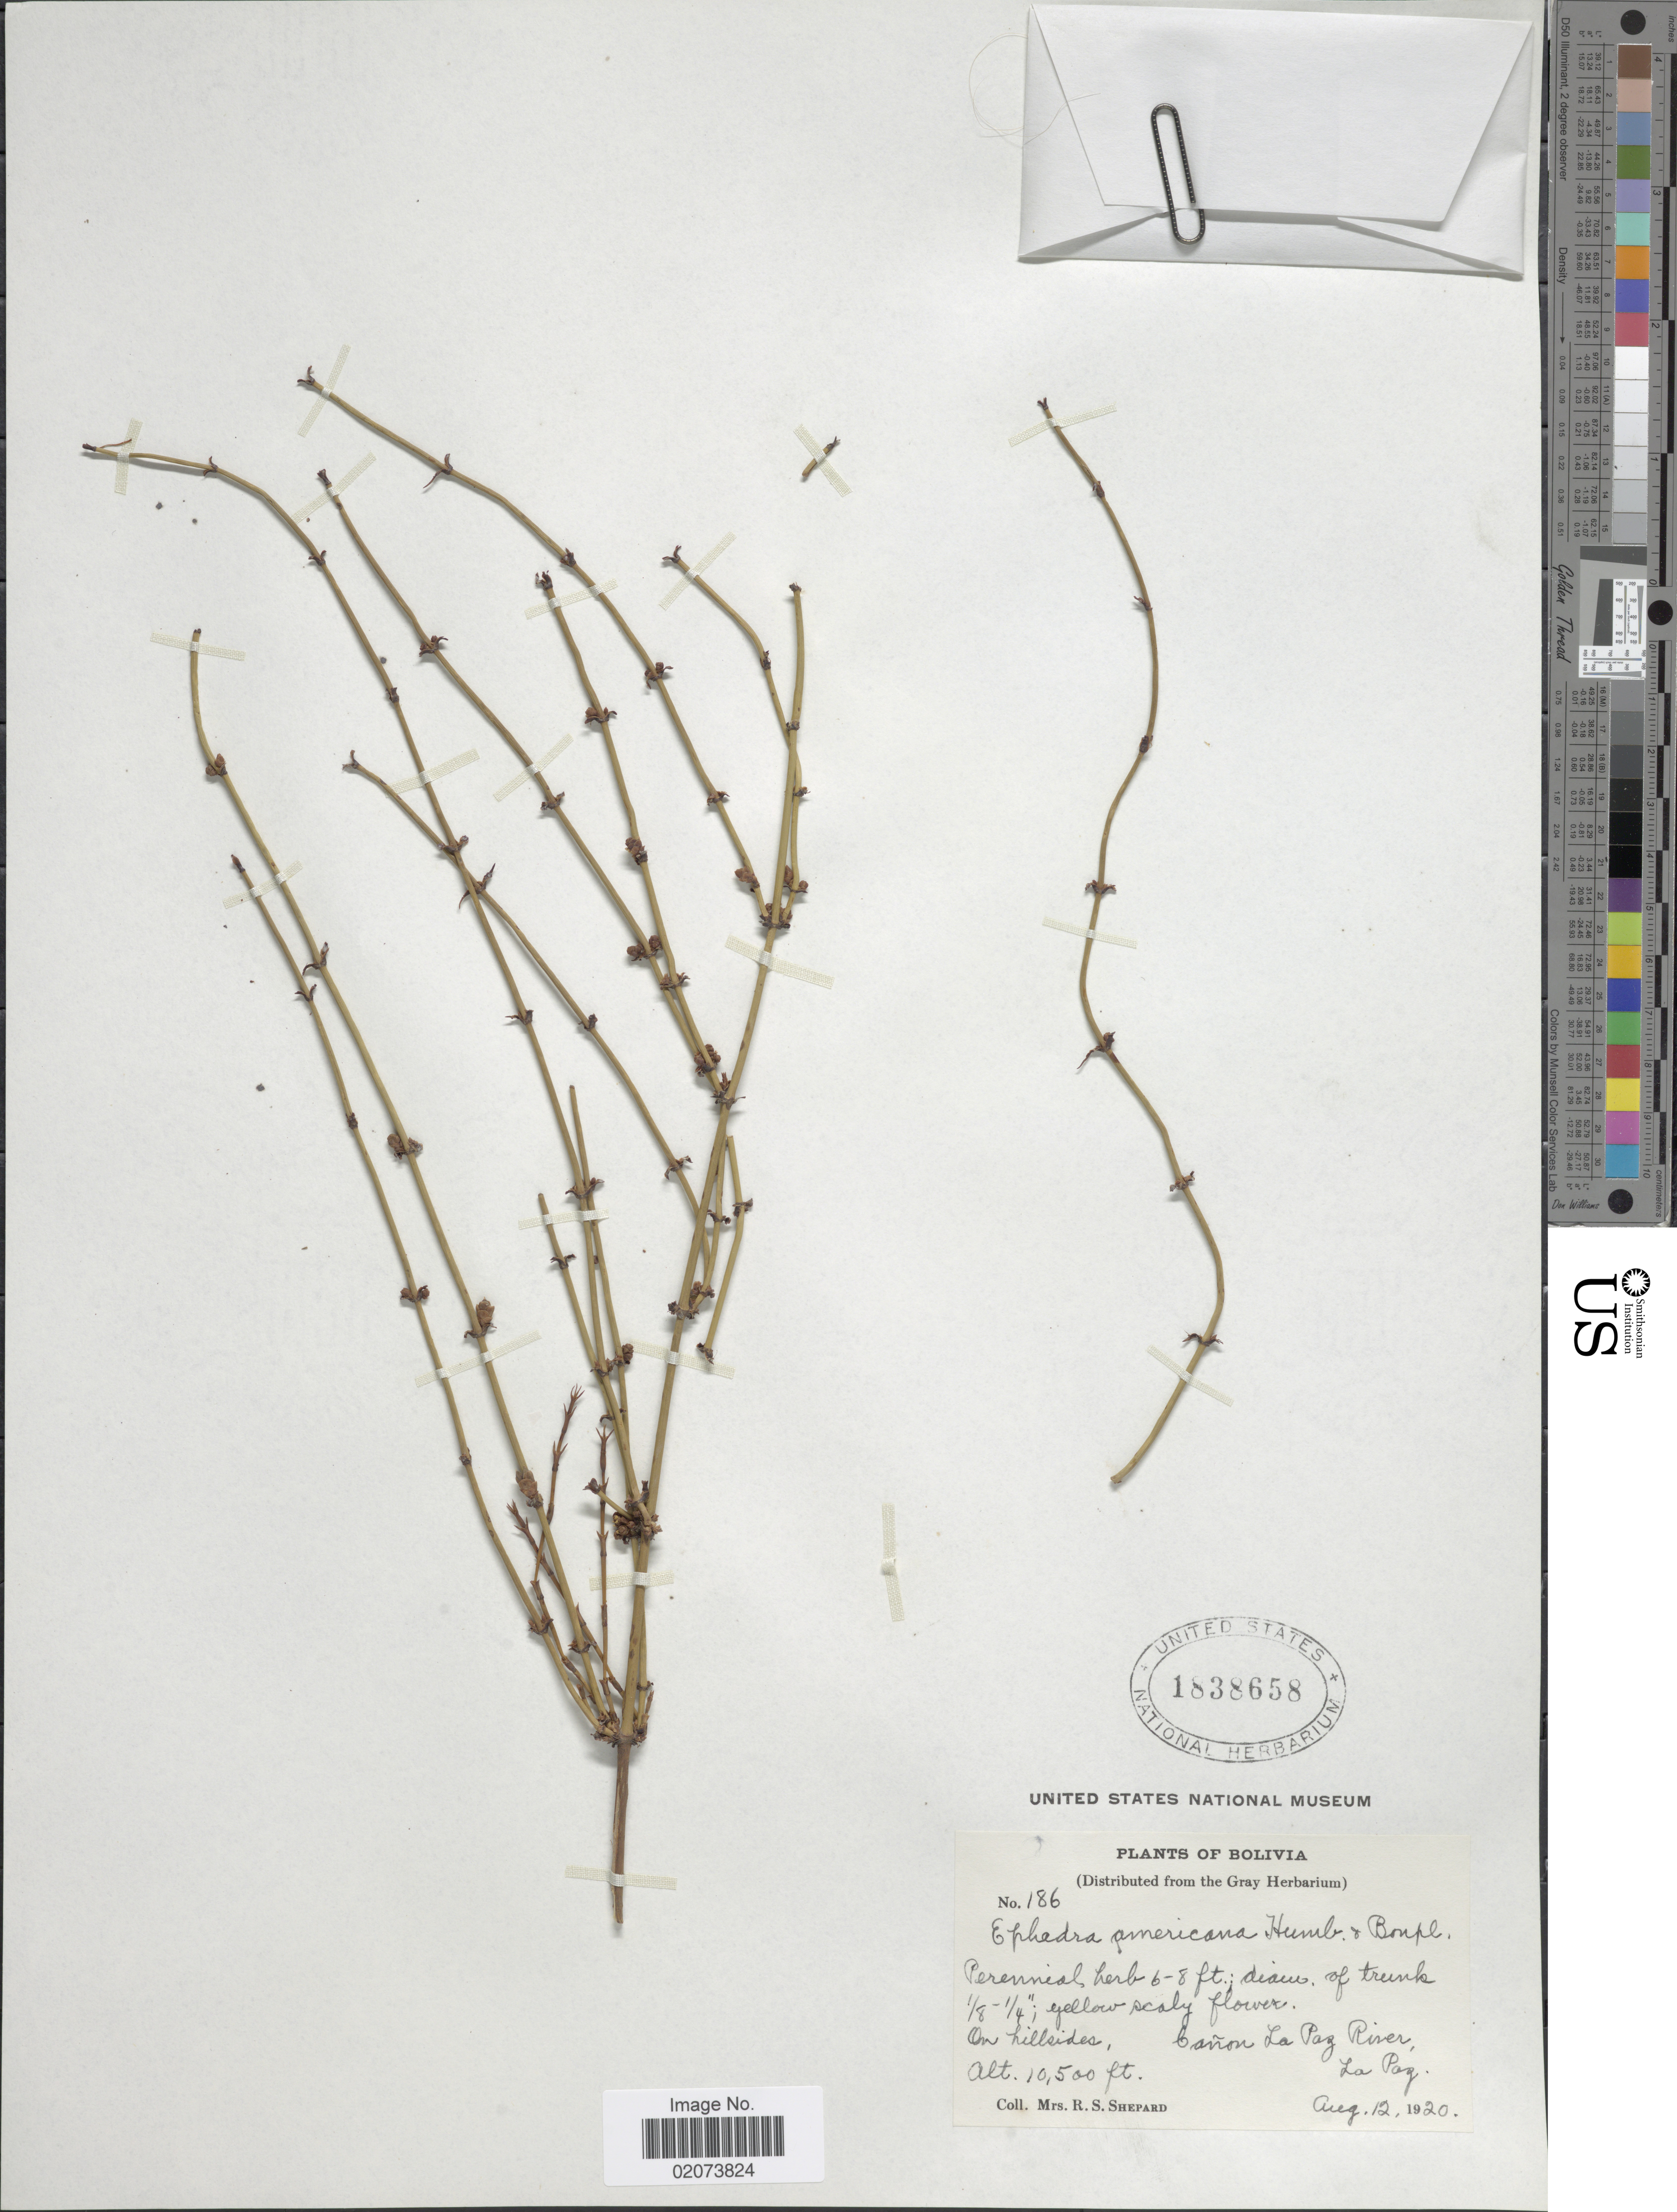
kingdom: Plantae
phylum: Tracheophyta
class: Gnetopsida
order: Ephedrales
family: Ephedraceae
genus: Ephedra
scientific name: Ephedra americana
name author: Humb. & Bonpl. ex Willd.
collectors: R. Shepard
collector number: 186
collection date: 1920-08-12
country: Bolivia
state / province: La Paz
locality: Canon La Paz River, La Paz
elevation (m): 3200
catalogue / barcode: US 1838658